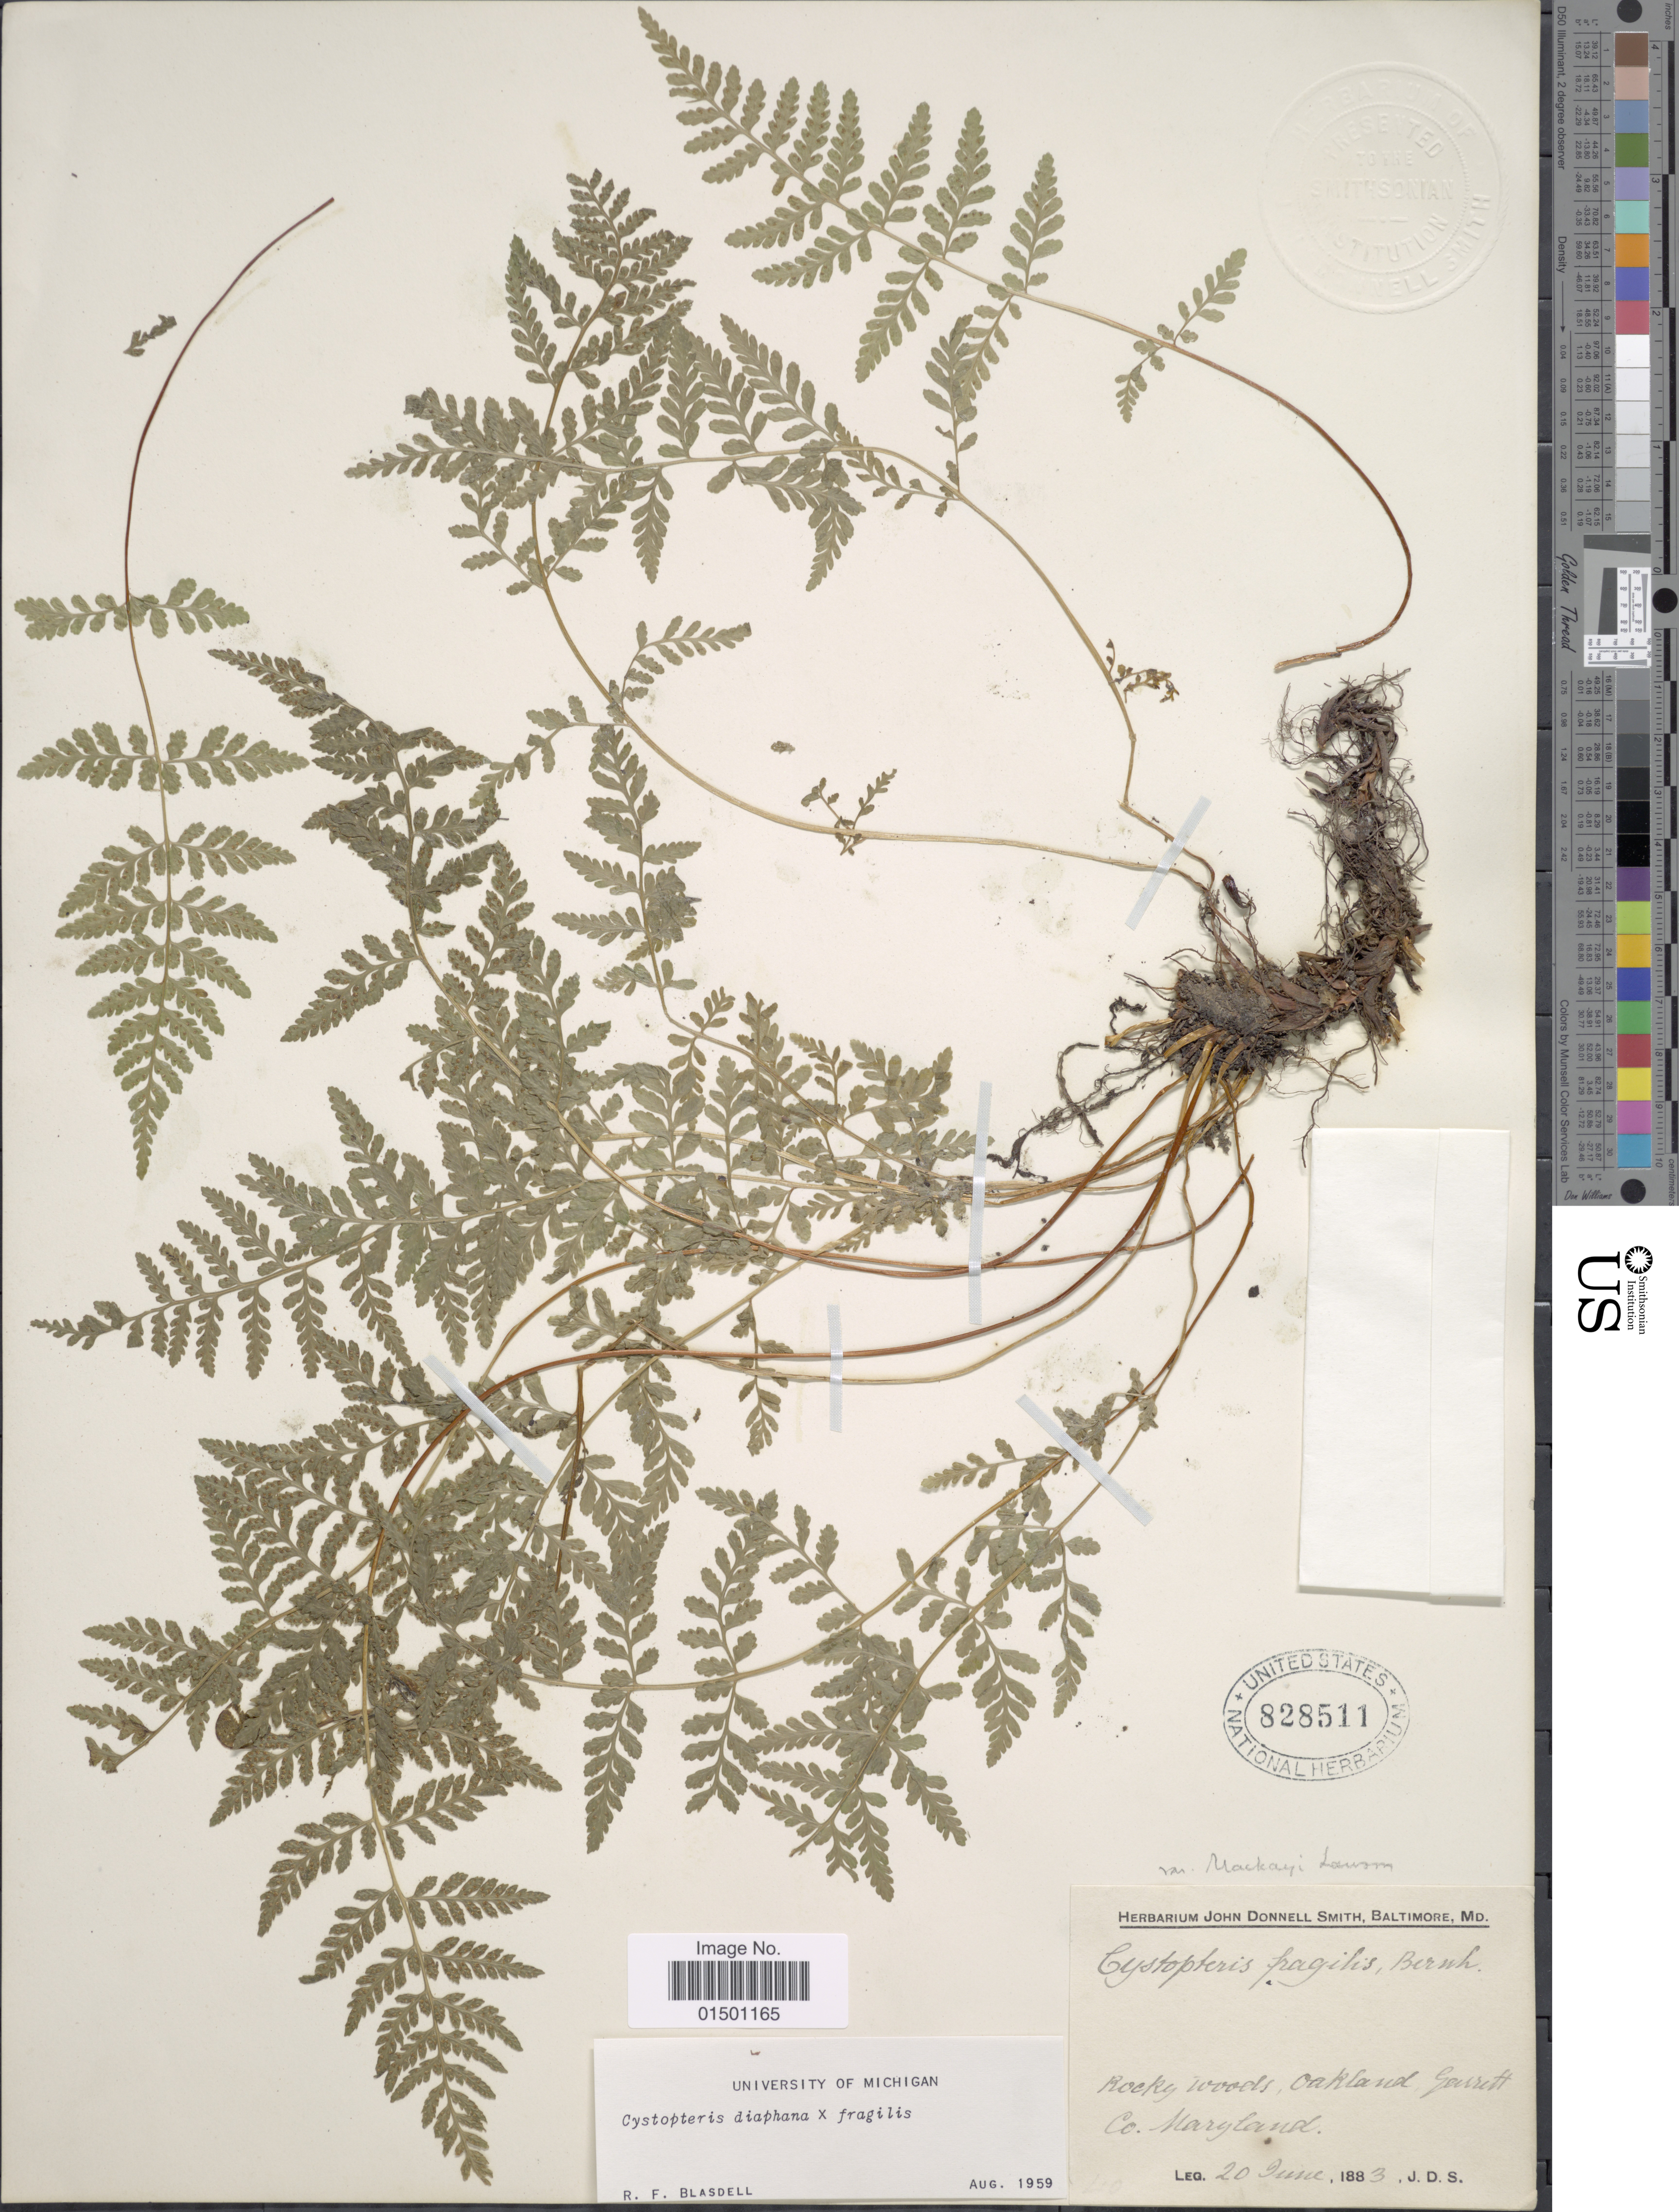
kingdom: Plantae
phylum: Tracheophyta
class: Polypodiopsida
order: Polypodiales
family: Cystopteridaceae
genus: Cystopteris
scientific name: Cystopteris diaphana x C. fragilis (L.) Bernh.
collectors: J. Donnell Smith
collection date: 1883-06-20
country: United States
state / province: Maryland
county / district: Garrett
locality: Oakland, Garrett Co.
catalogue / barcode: US 828511